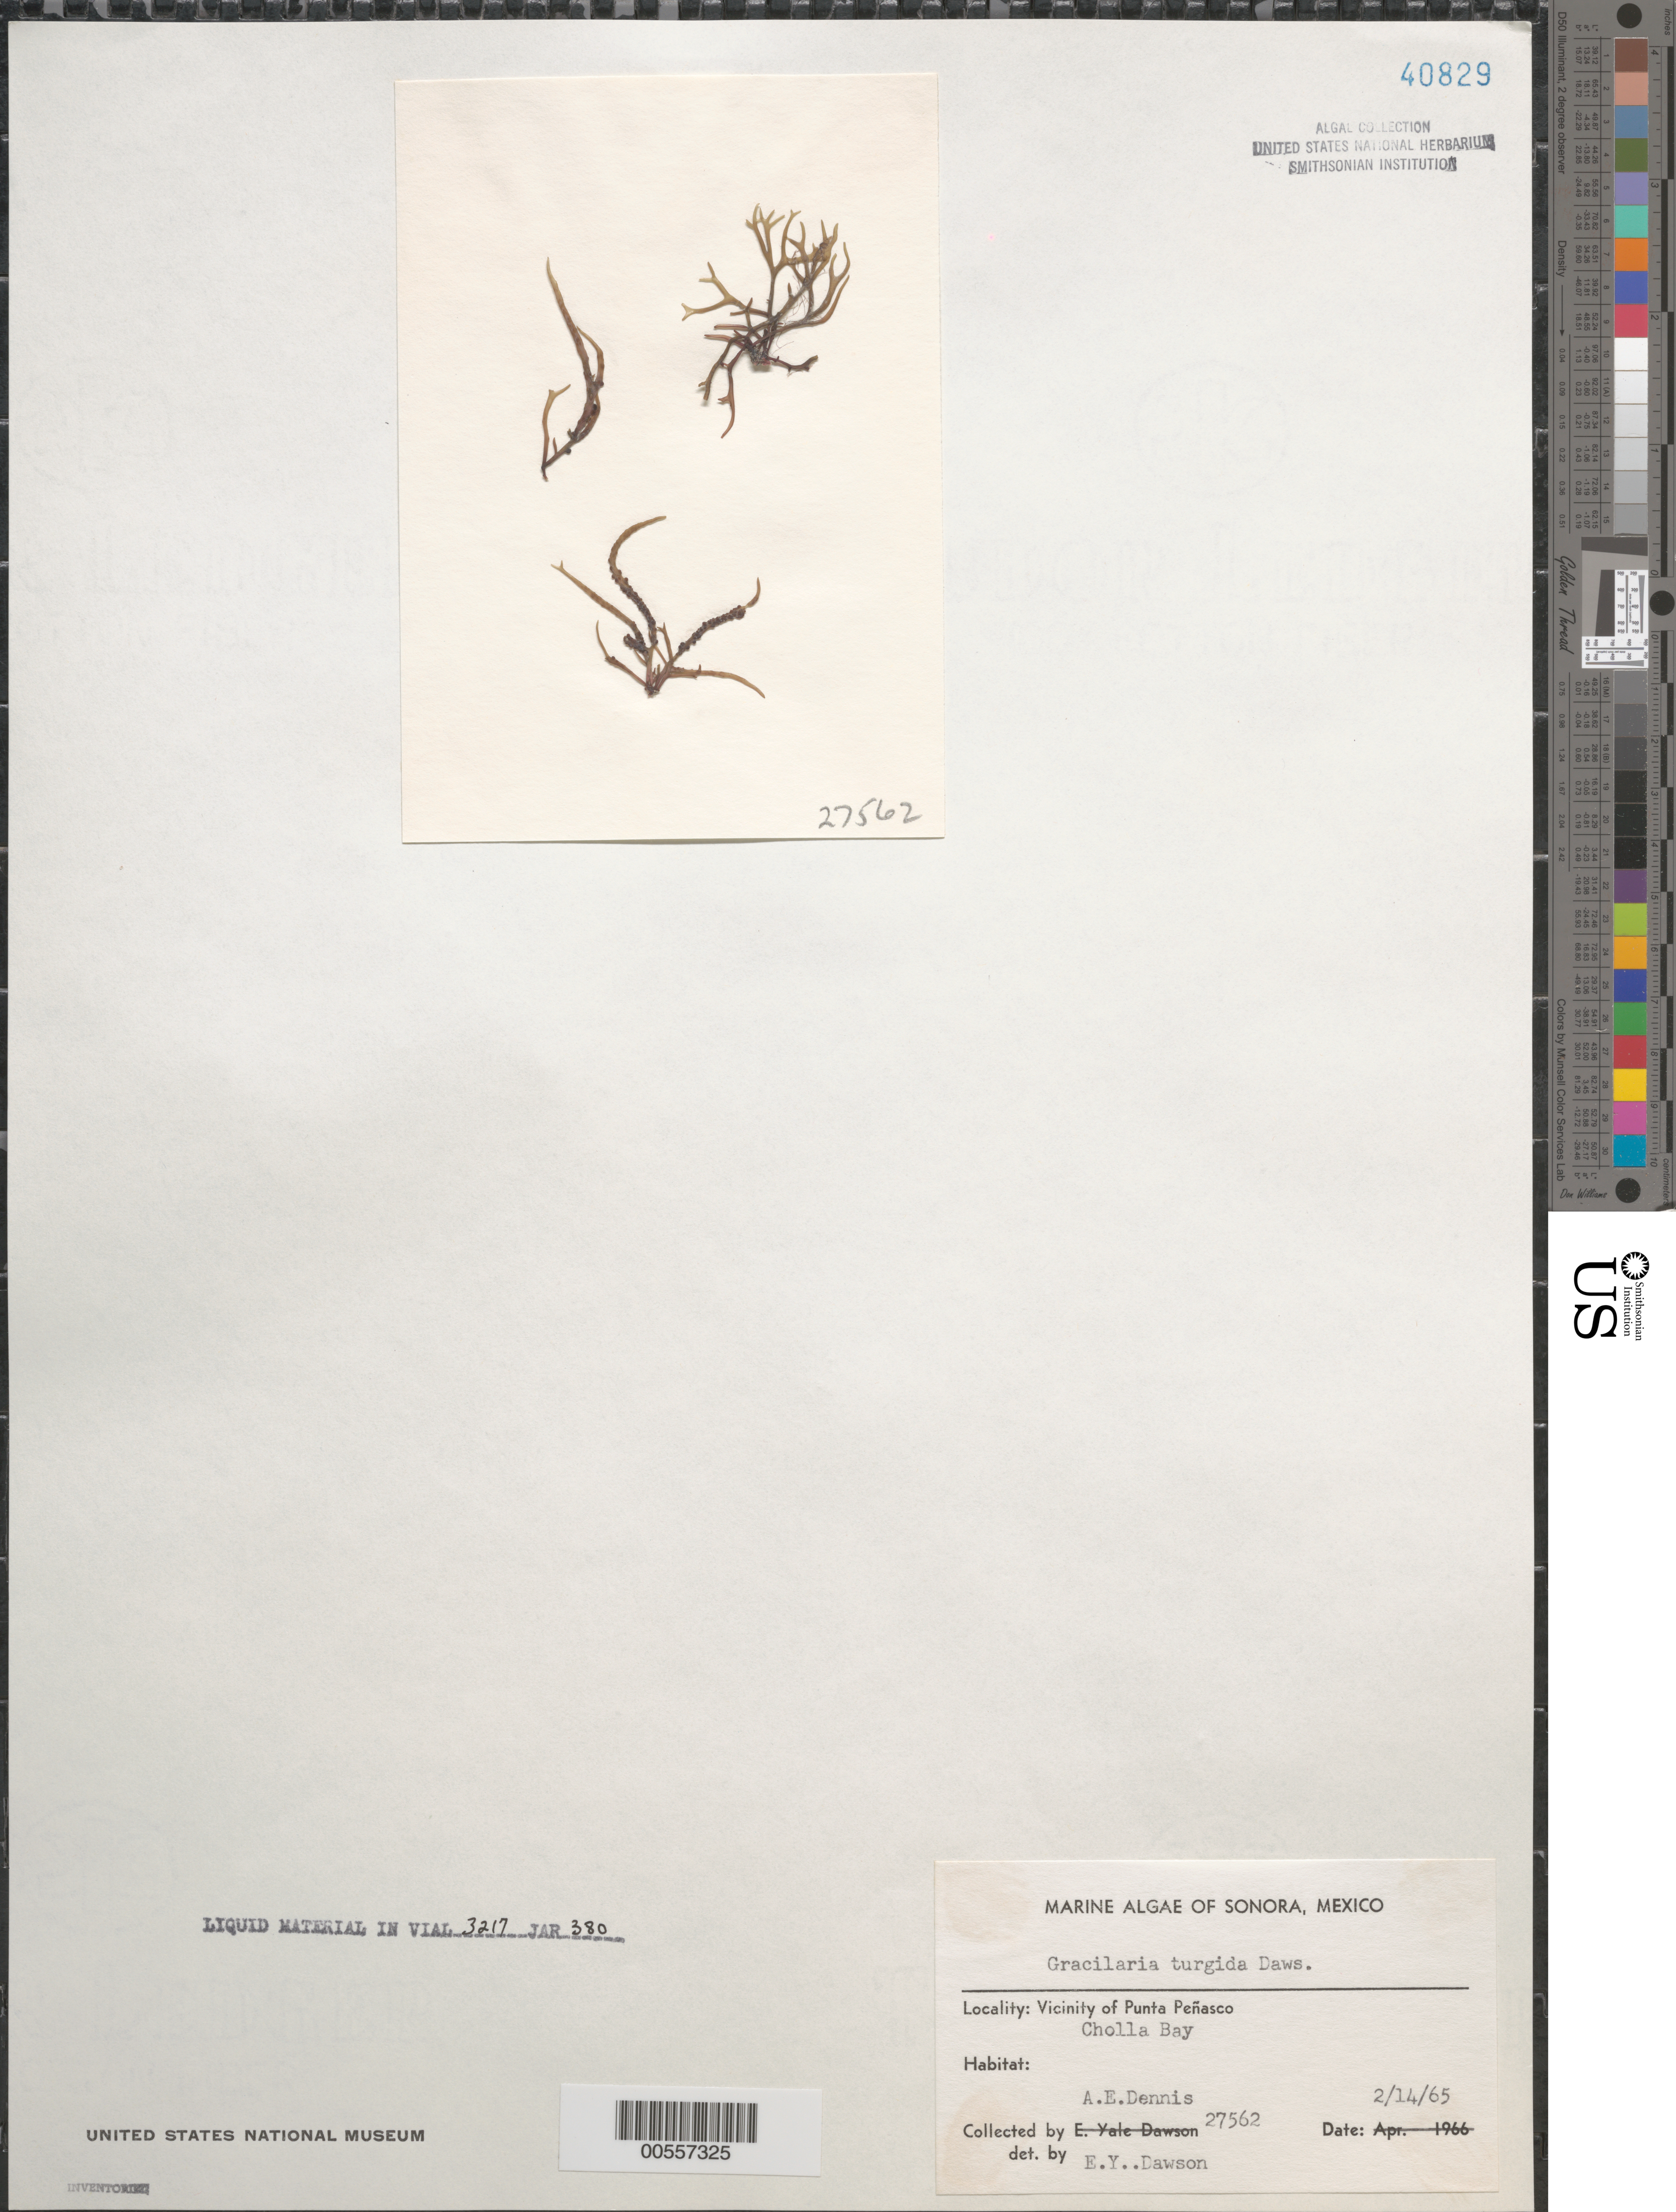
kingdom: Plantae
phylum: Rhodophyta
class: Florideophyceae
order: Gracilariales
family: Gracilariaceae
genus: Gracilaria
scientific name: Gracilaria turgida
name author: E.Y. Dawson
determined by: Dawson, E. Y.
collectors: A. Dennis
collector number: EYD 27562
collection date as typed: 14 Feb 1965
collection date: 1965-02-14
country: Mexico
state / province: Sonora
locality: Cholla Bay, Punta Penasco area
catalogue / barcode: US 40829